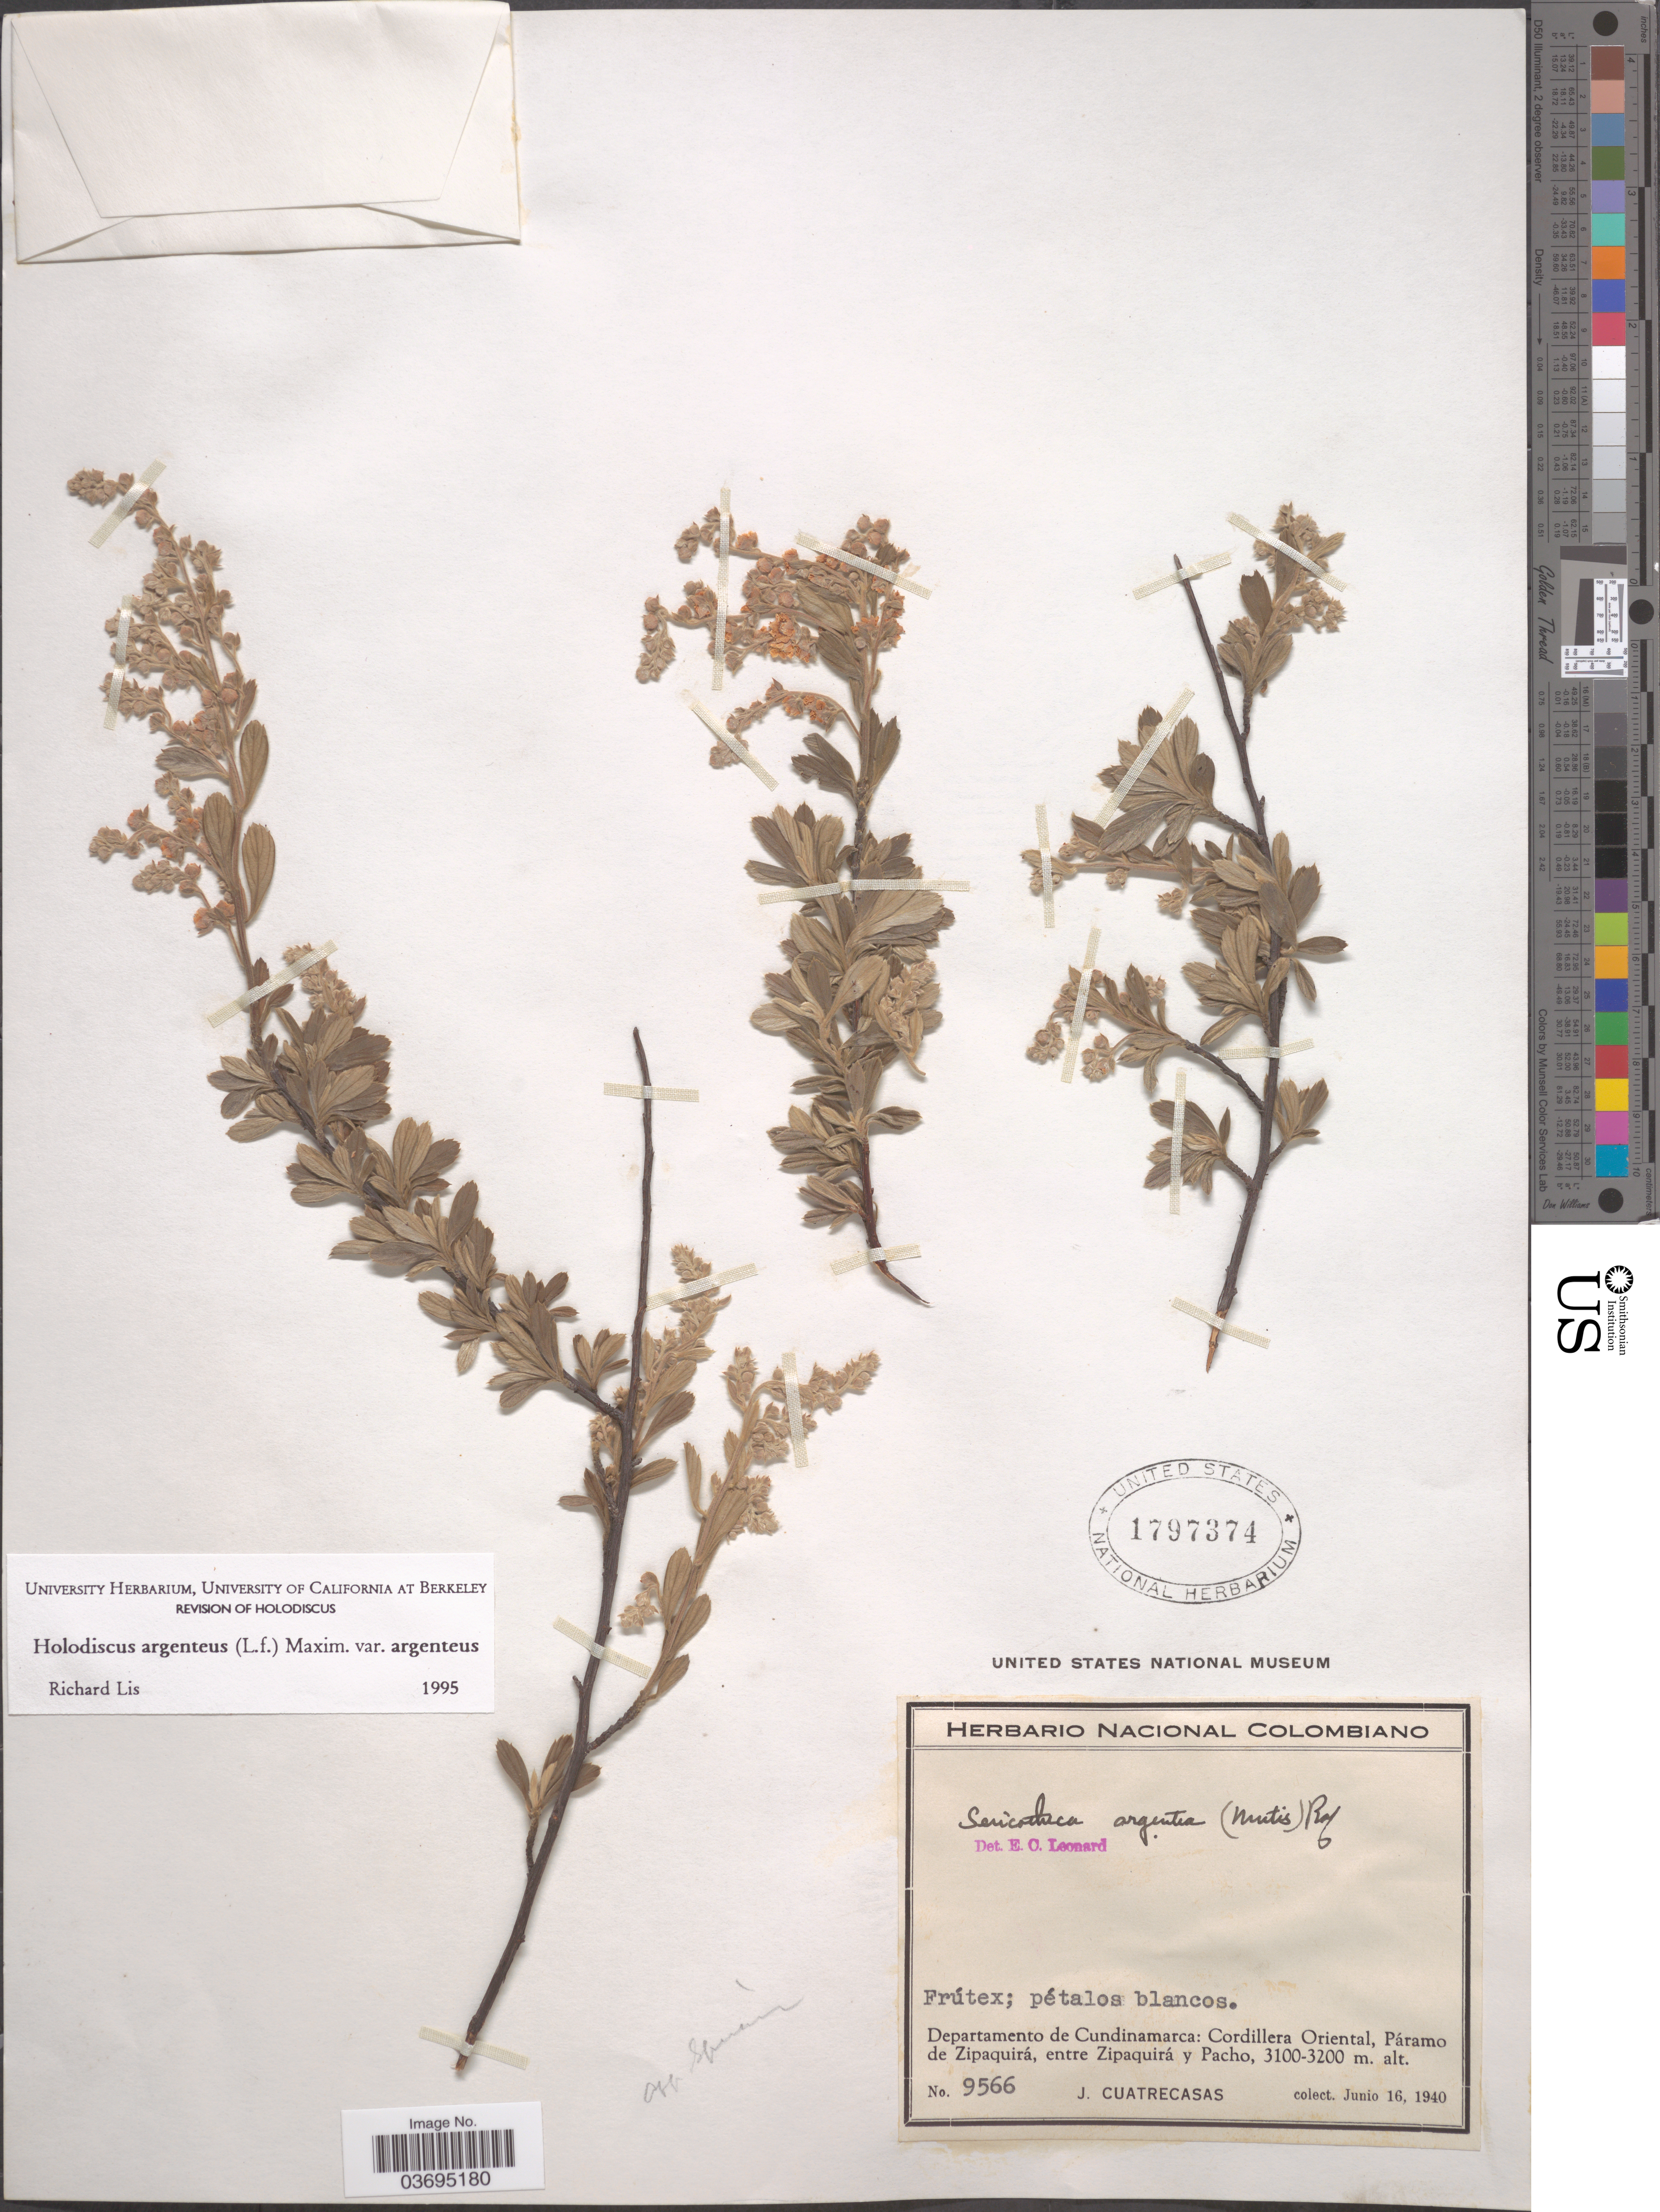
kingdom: Plantae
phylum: Tracheophyta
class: Magnoliopsida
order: Rosales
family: Rosaceae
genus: Holodiscus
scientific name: Holodiscus argenteus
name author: (L. f.) Maxim.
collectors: J. Cuatrecasas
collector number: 9566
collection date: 1940-06-16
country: Colombia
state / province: Cundinamarca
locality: Departamento de Cundinamarca: Cordillera Oriental, Páramo de Zipaquirá, entre Zipaquirá y Pacho.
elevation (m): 3100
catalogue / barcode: US 1797374